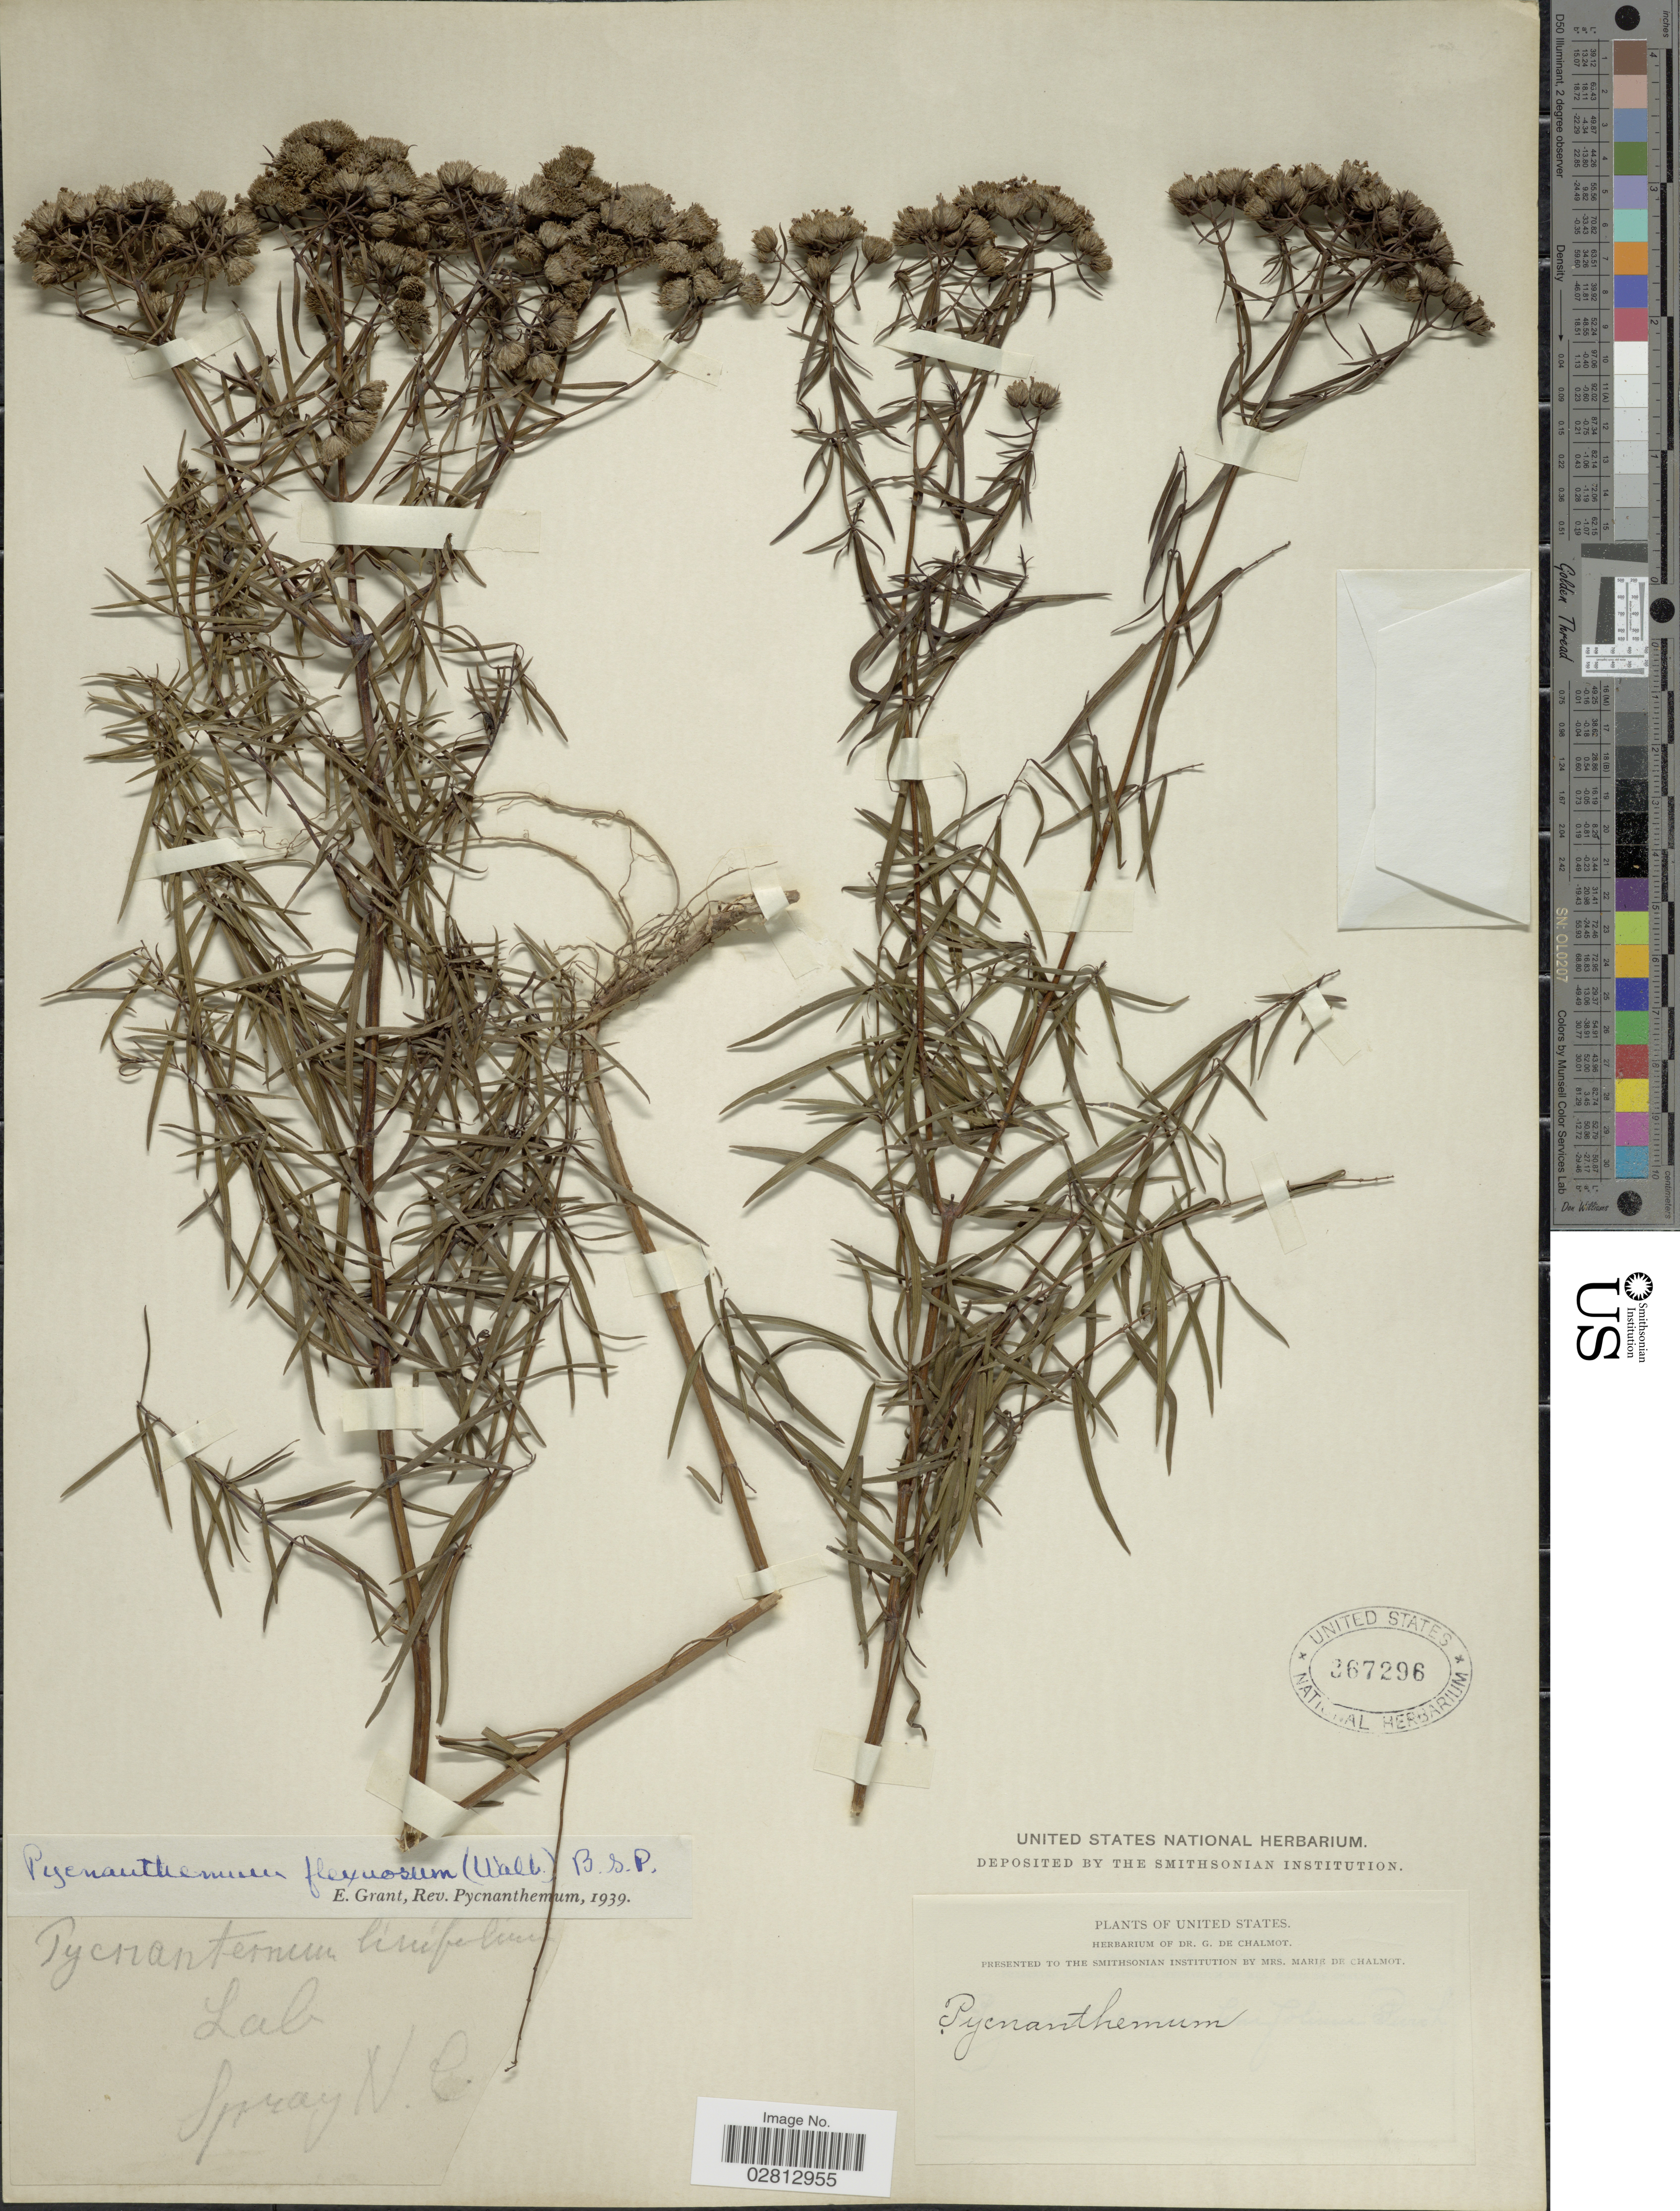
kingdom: Plantae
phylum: Tracheophyta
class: Magnoliopsida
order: Lamiales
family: Lamiaceae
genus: Pycnanthemum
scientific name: Pycnanthemum tenuifolium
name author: Schrad.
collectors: ex herb. G. de Chalmot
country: United States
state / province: North Carolina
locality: Spray.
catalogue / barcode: US 367296